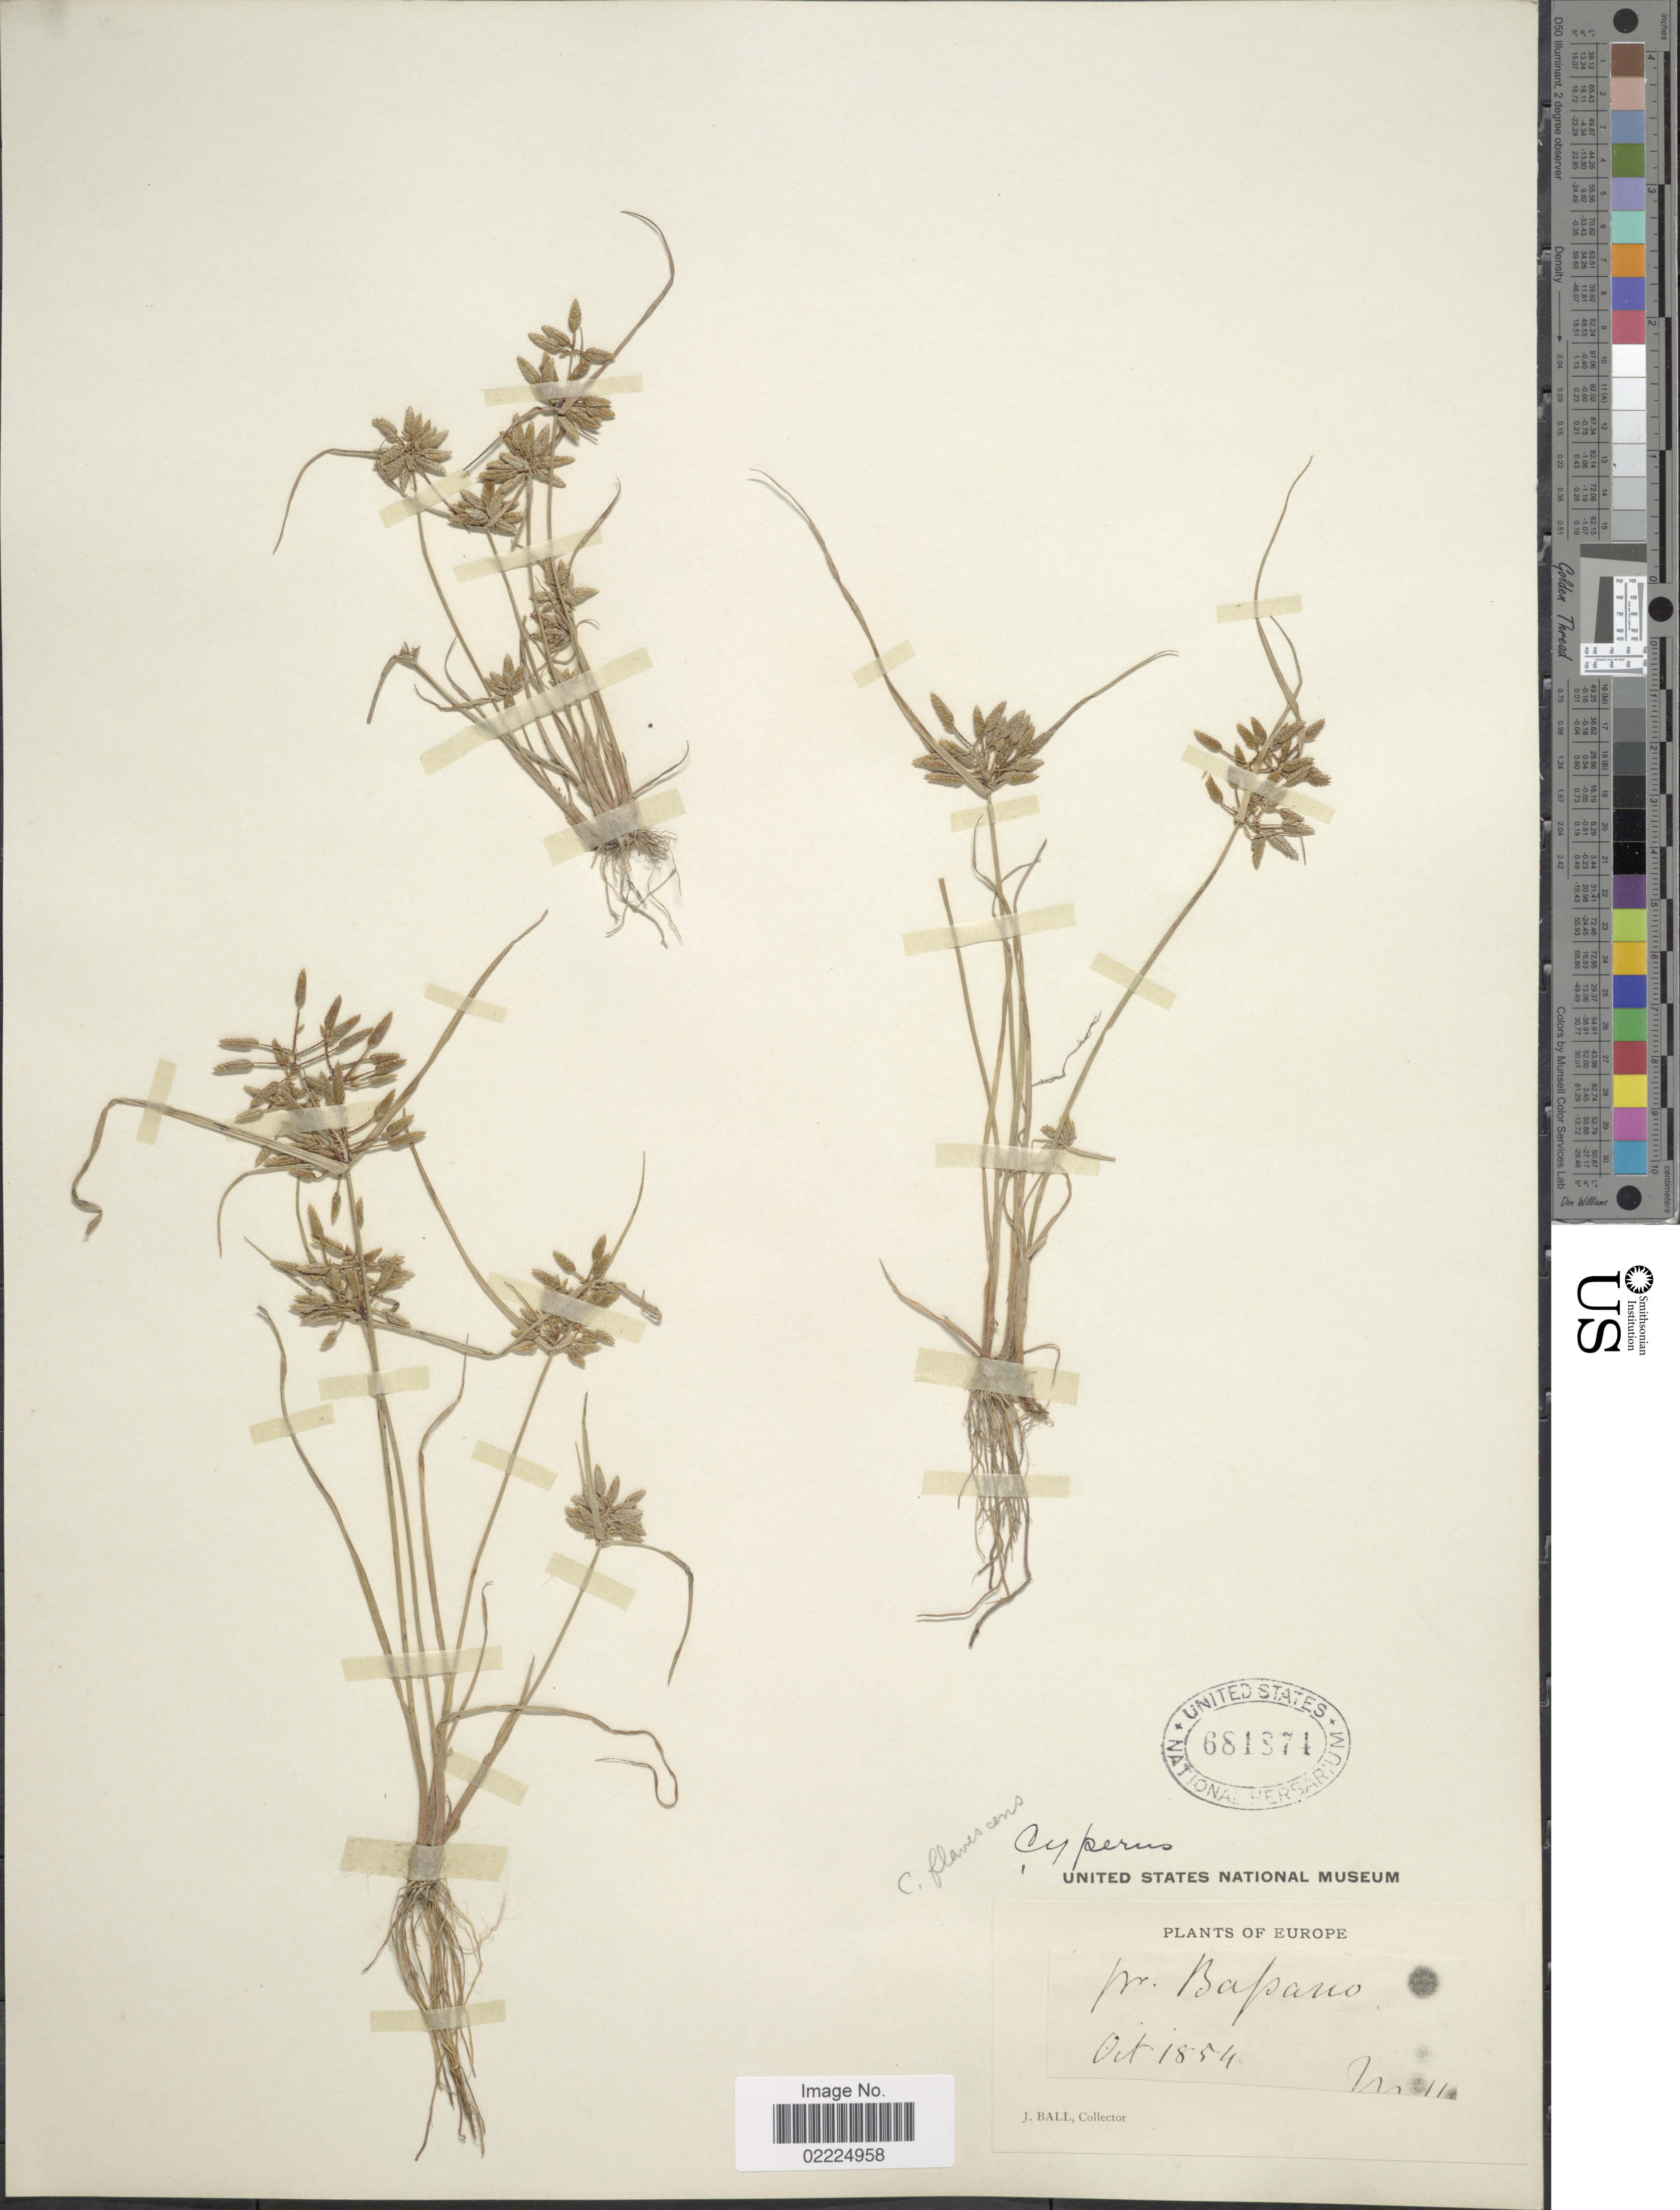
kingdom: Plantae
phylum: Tracheophyta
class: Liliopsida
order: Poales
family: Cyperaceae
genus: Cyperus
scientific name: Cyperus flavescens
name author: L.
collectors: J. Ball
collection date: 1854-10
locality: Europe, pr. Bapano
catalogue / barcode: US 681874